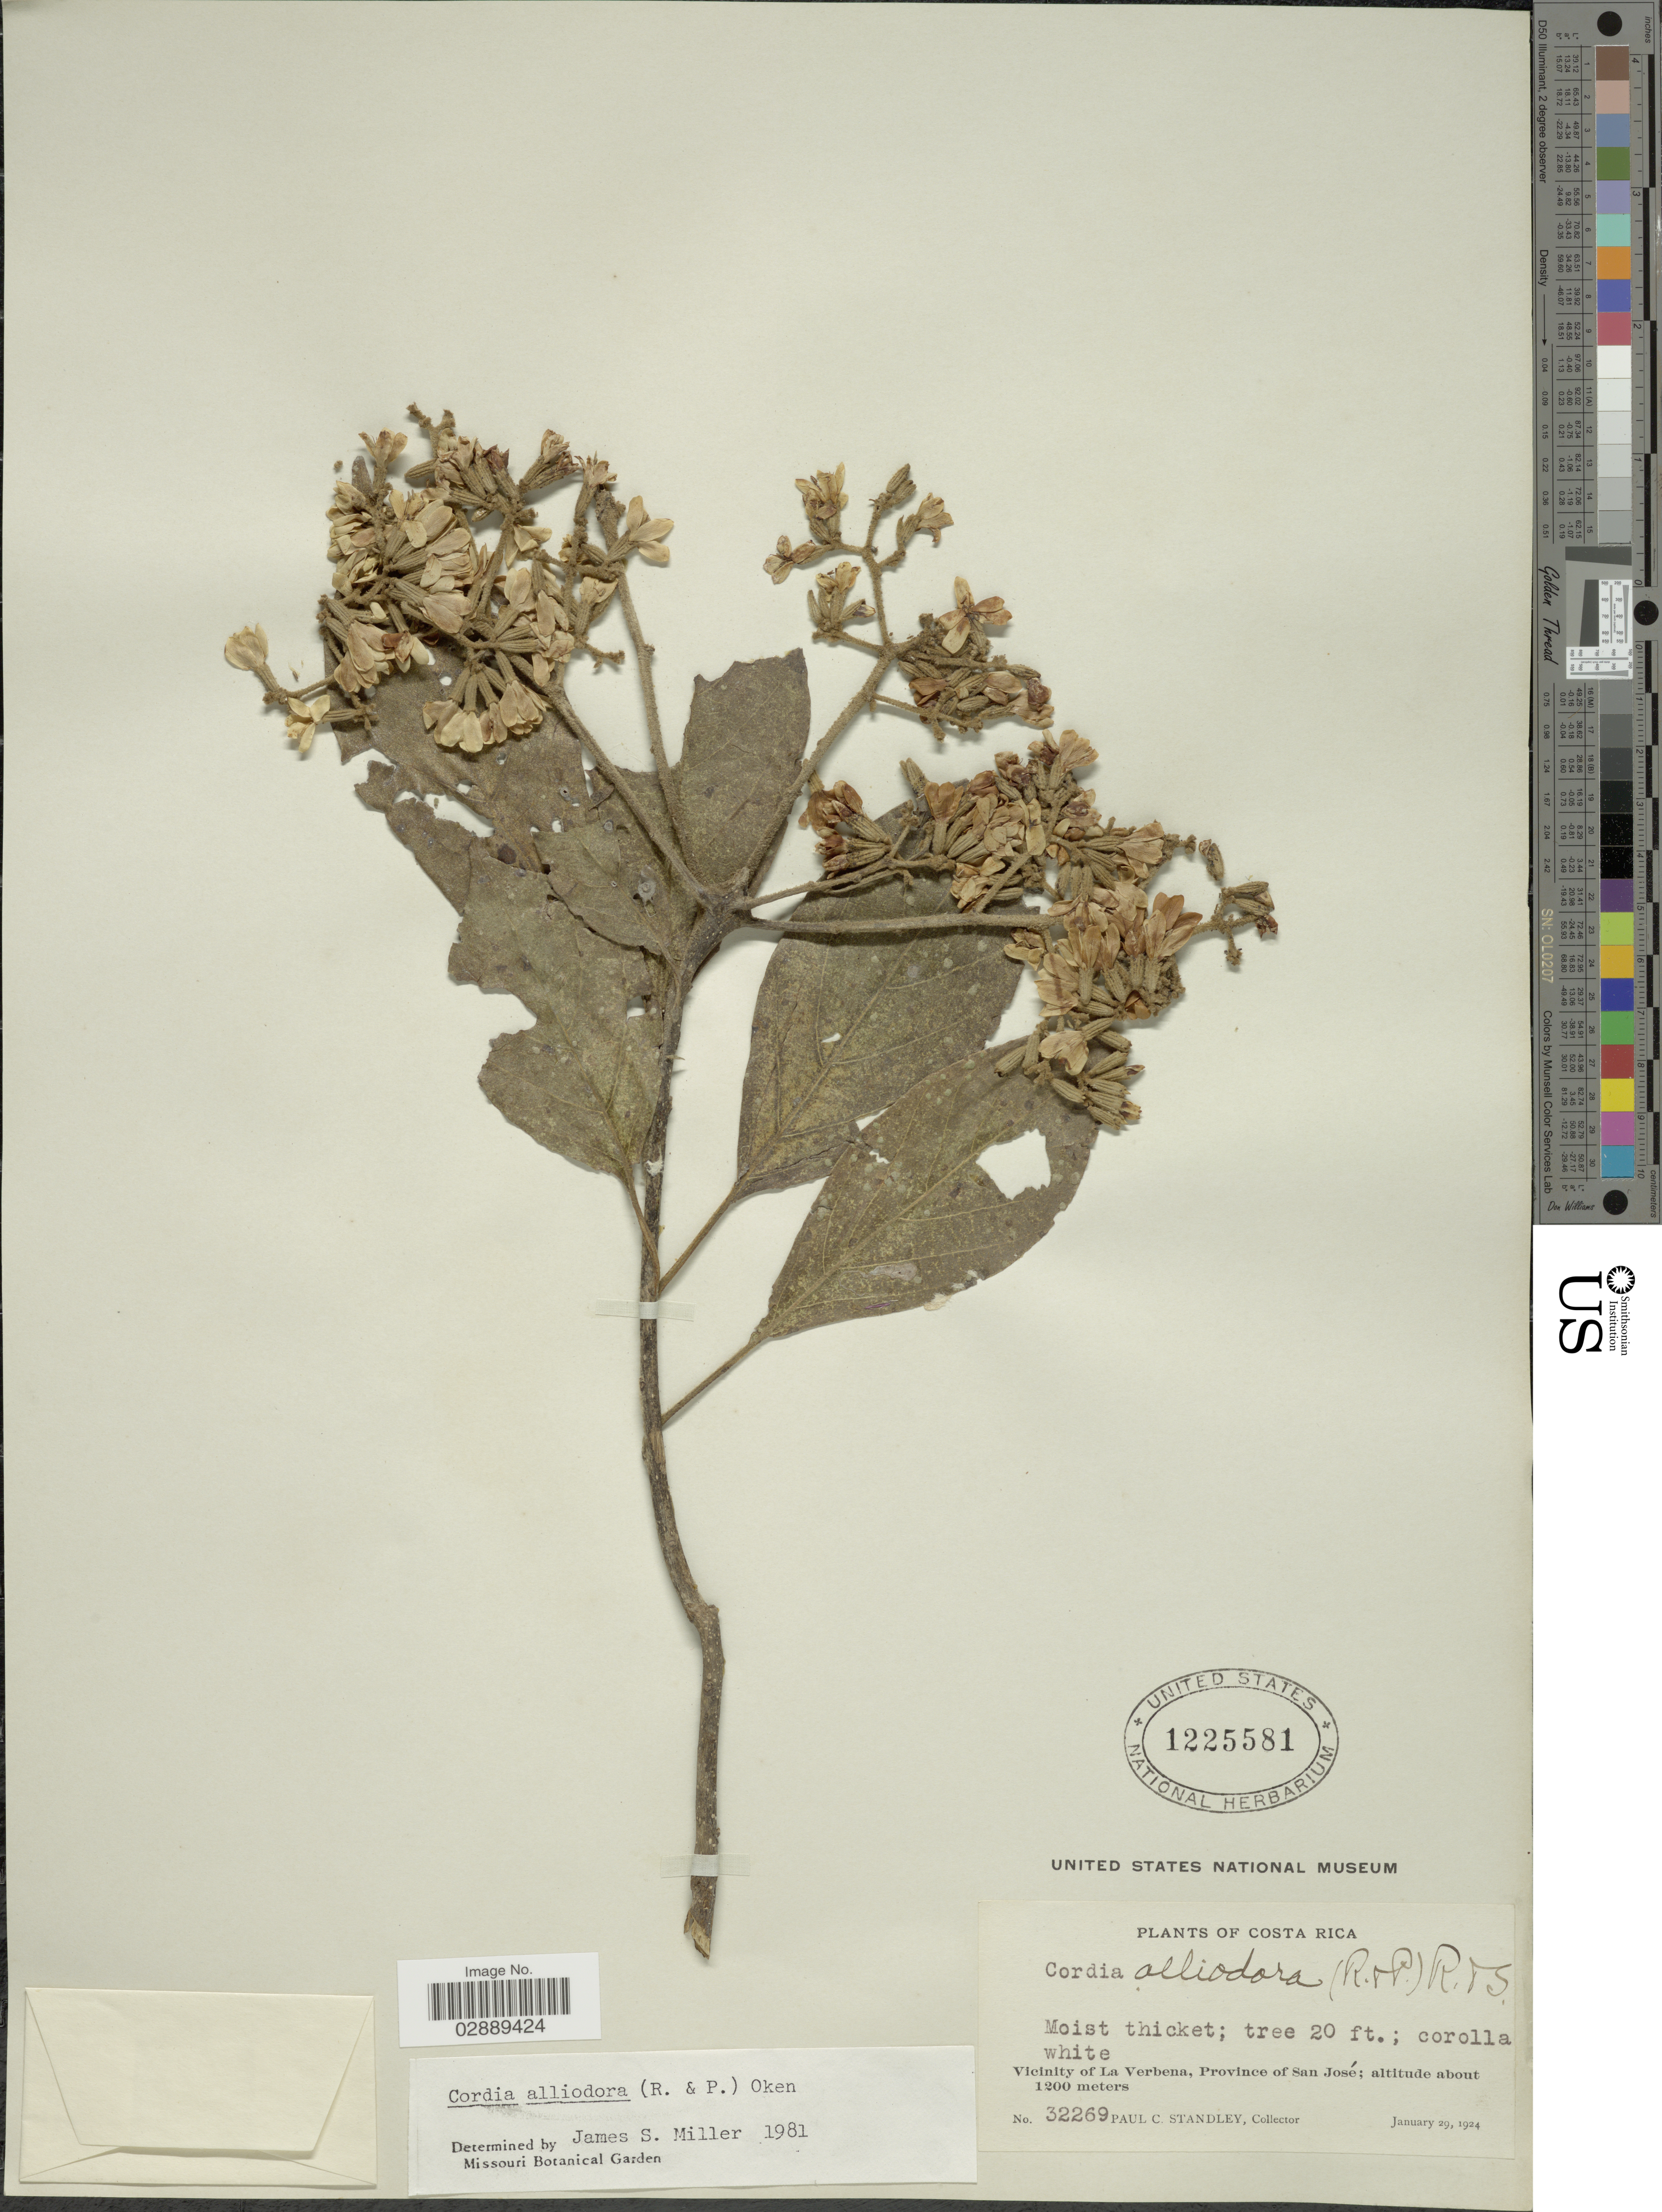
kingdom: Plantae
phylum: Tracheophyta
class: Magnoliopsida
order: Boraginales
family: Cordiaceae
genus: Cordia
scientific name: Cordia alliodora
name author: (Ruiz & Pav.) Oken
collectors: P. C. Standley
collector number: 32269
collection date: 1924-01-29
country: Costa Rica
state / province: San José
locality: Vicinity of La Verbena.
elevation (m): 1200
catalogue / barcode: US 1225581